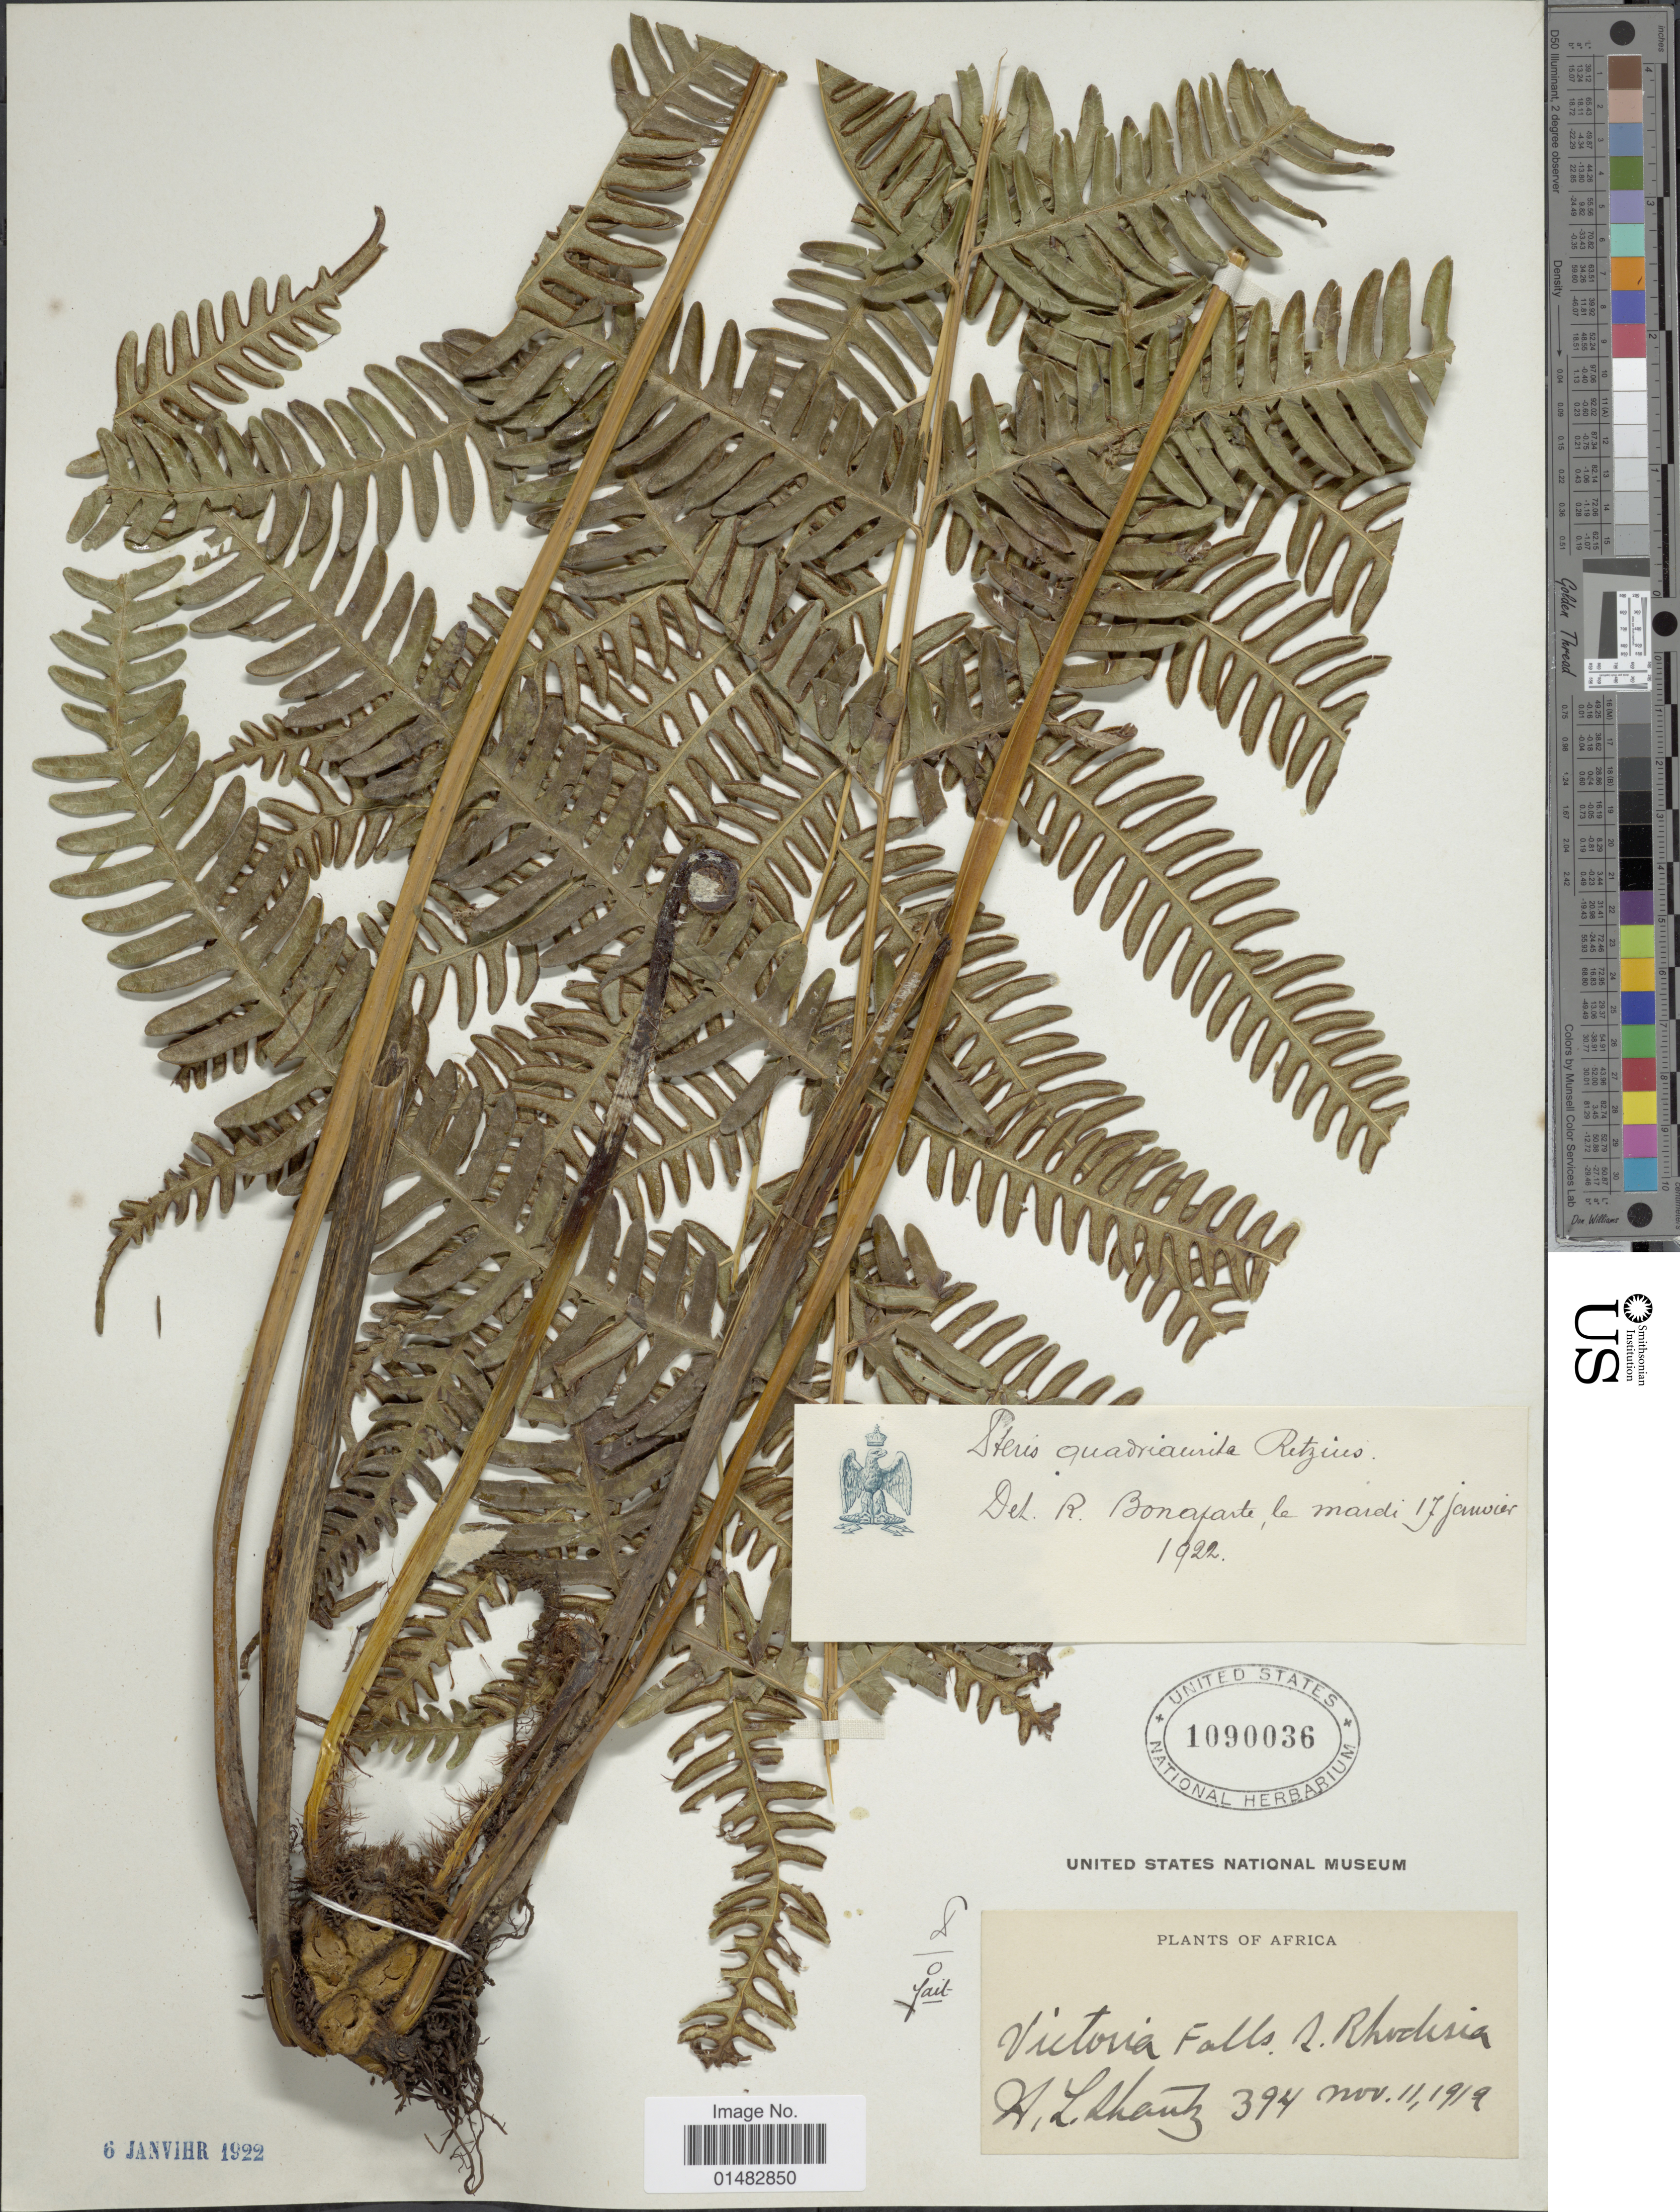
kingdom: Plantae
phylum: Tracheophyta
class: Polypodiopsida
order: Polypodiales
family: Pteridaceae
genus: Pteris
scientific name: Pteris quadriaurita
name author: Retz.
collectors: H. Shautz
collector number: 394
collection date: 1919-11-11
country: Zimbabwe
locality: Victoria Falls, S. Rhodesia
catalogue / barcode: US 1090036